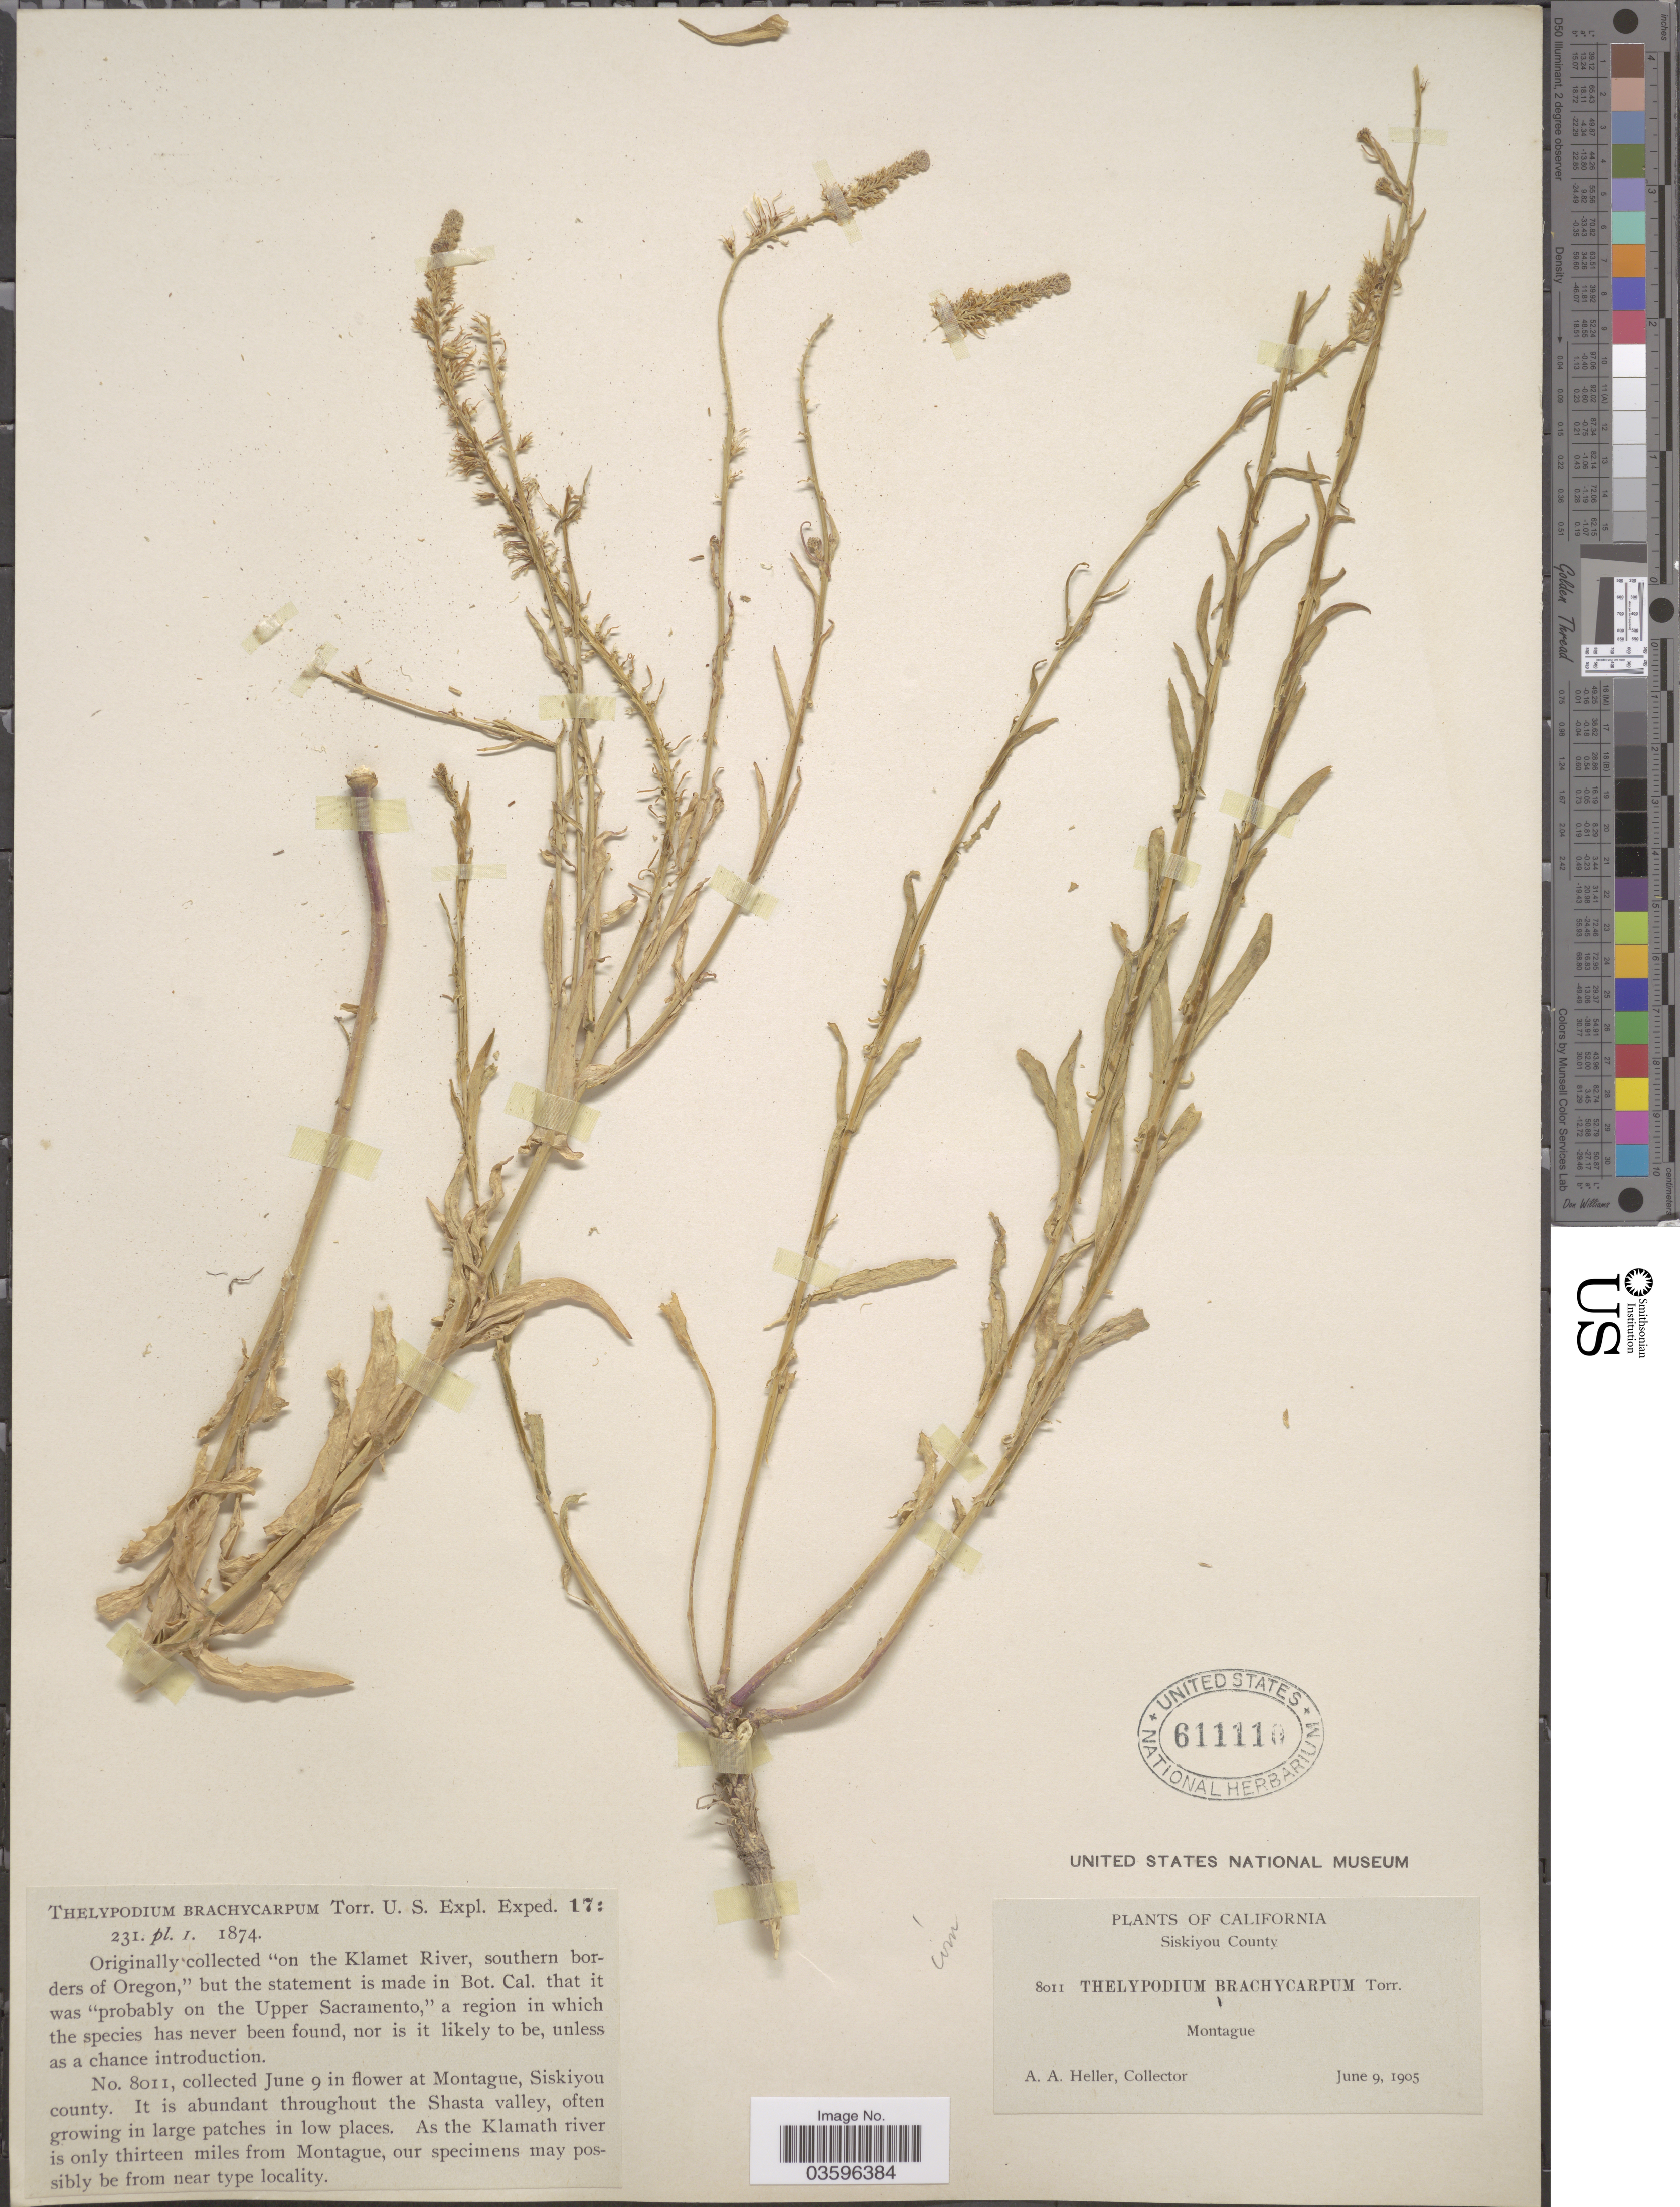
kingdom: Plantae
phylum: Tracheophyta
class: Magnoliopsida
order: Brassicales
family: Brassicaceae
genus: Thelypodium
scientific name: Thelypodium brachycarpum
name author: Torr.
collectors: A. A. Heller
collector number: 8011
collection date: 1905-06-09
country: United States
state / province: California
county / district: Siskiyou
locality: Siskiyou County. Montague. Throughout the Shasta valley.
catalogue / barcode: US 611110